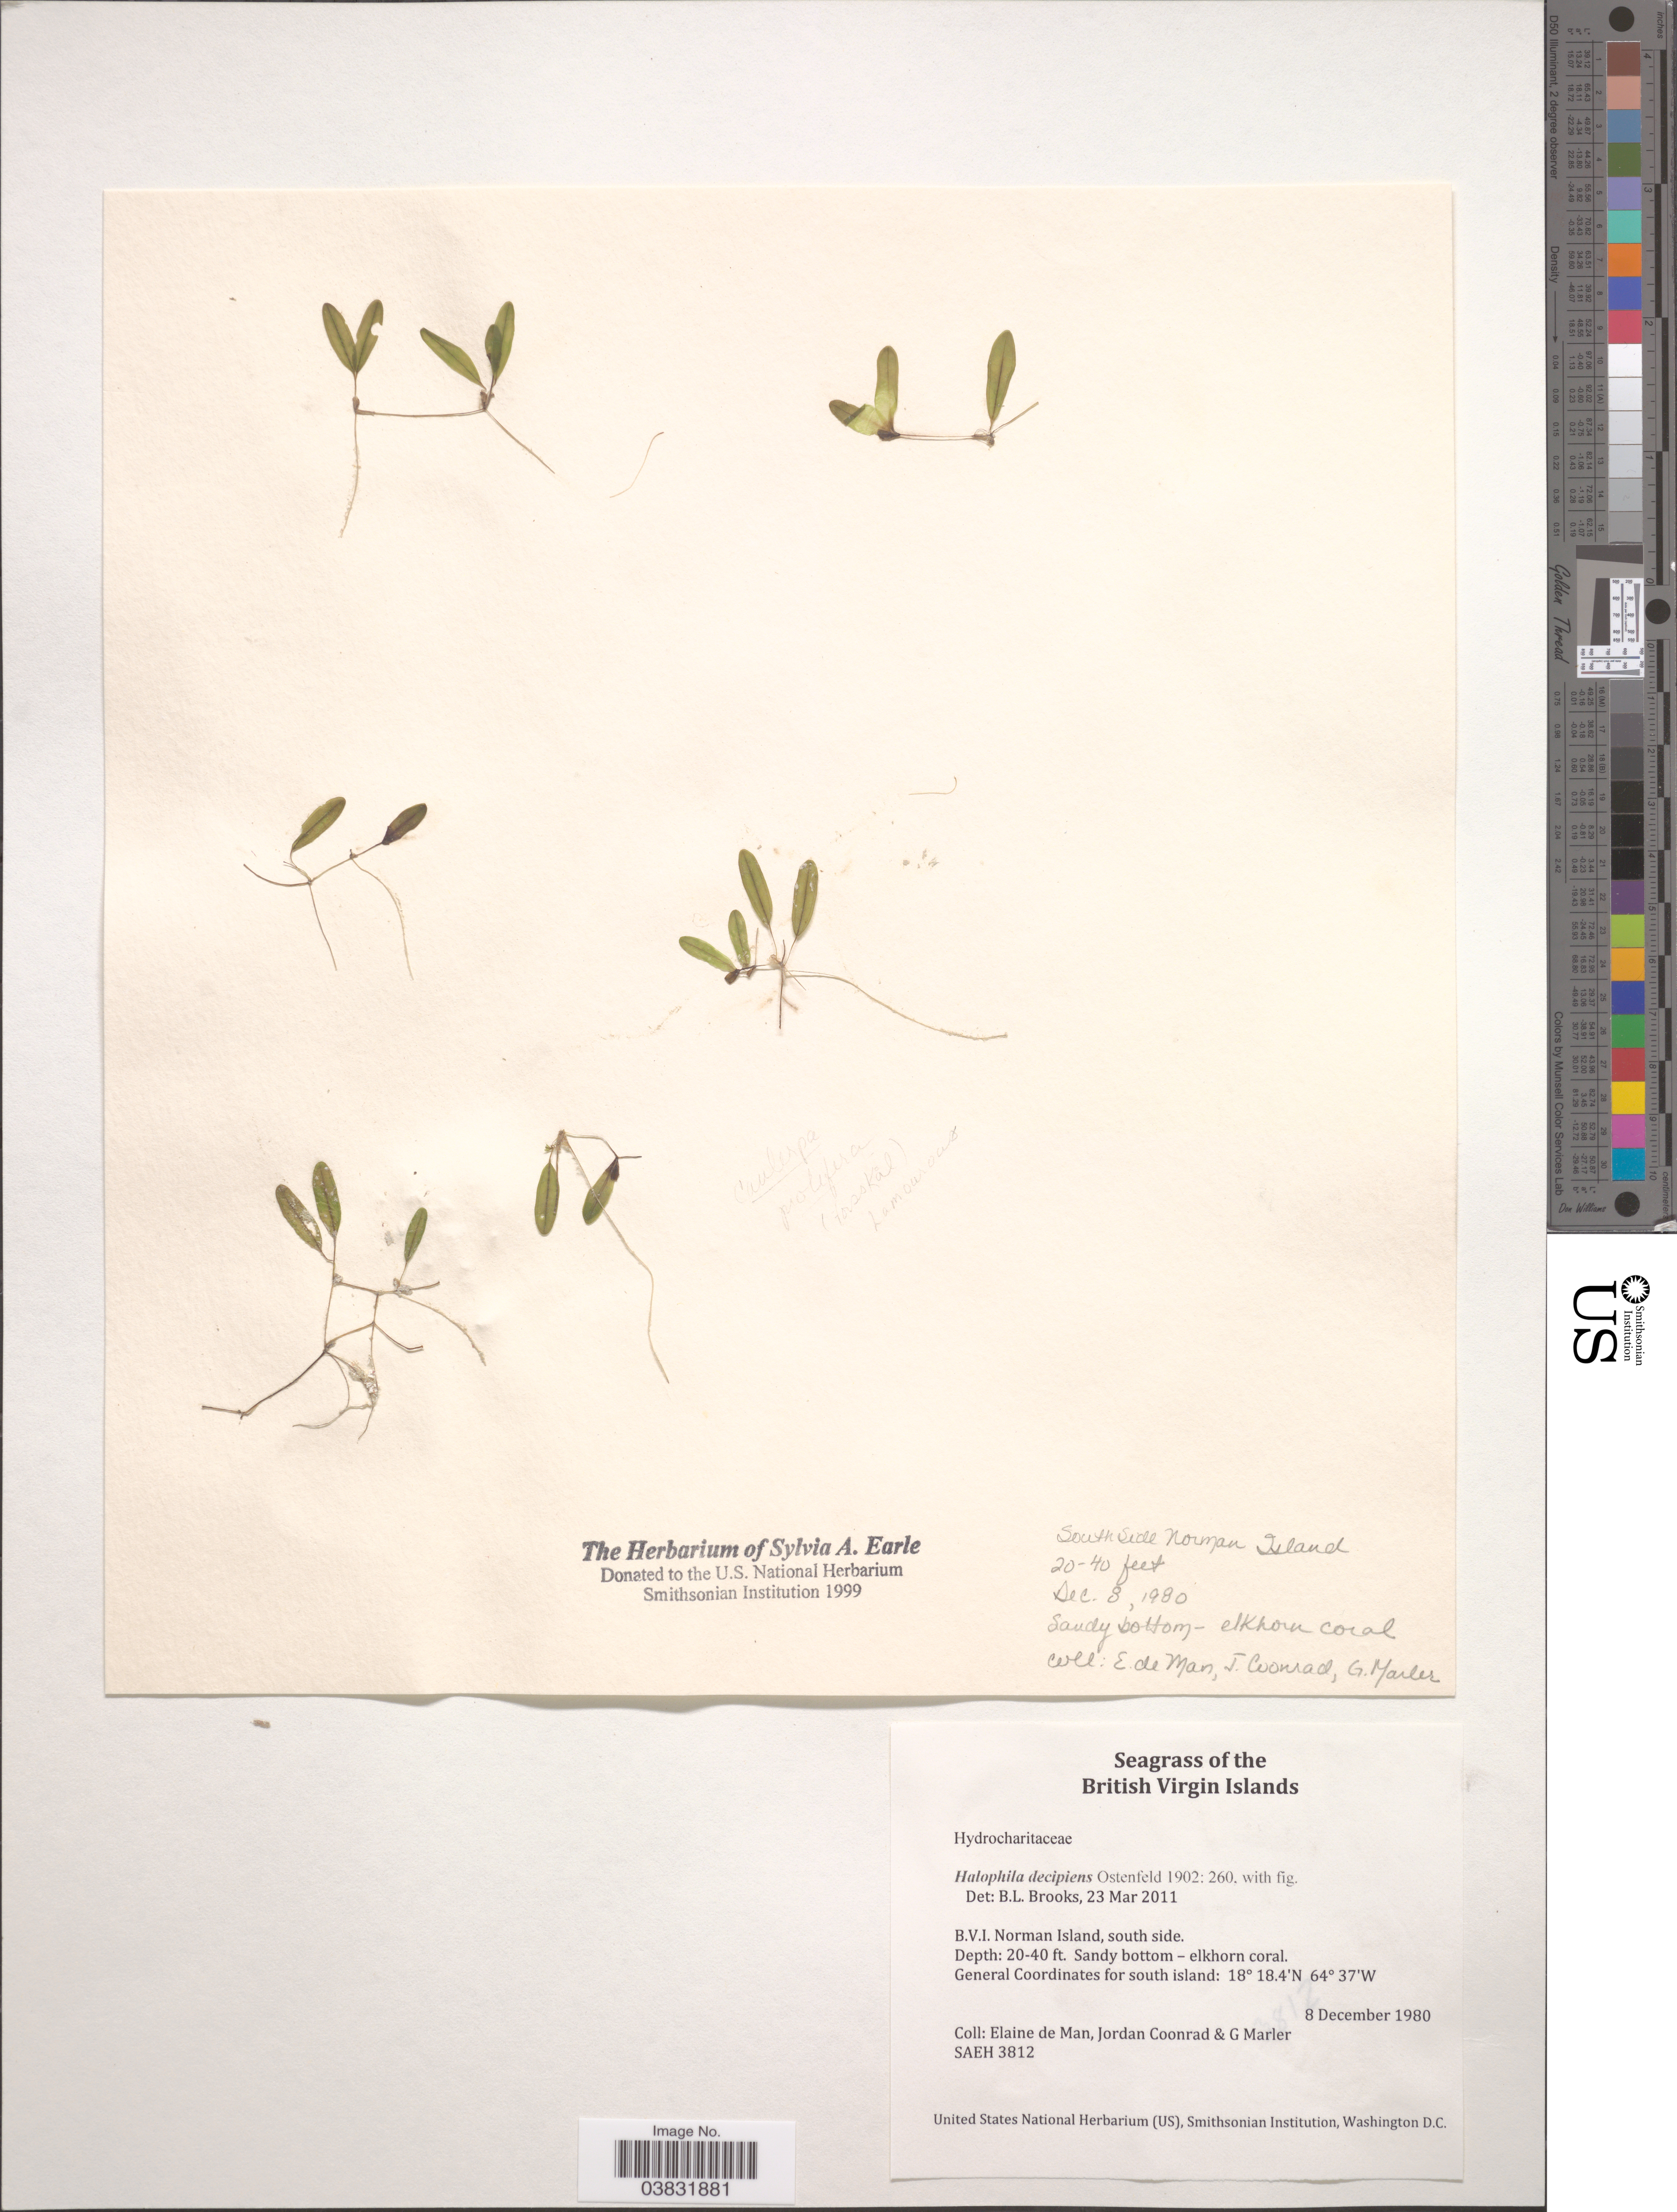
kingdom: Plantae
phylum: Tracheophyta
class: Liliopsida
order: Alismatales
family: Hydrocharitaceae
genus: Halophila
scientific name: Halophila decipiens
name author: Ostenf.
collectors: E. de Man, J. Coonrad & G. Marler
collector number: SAEH 3812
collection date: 1980-12-08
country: British Virgin Islands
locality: B.V.I. Norman Island, south side.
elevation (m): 6